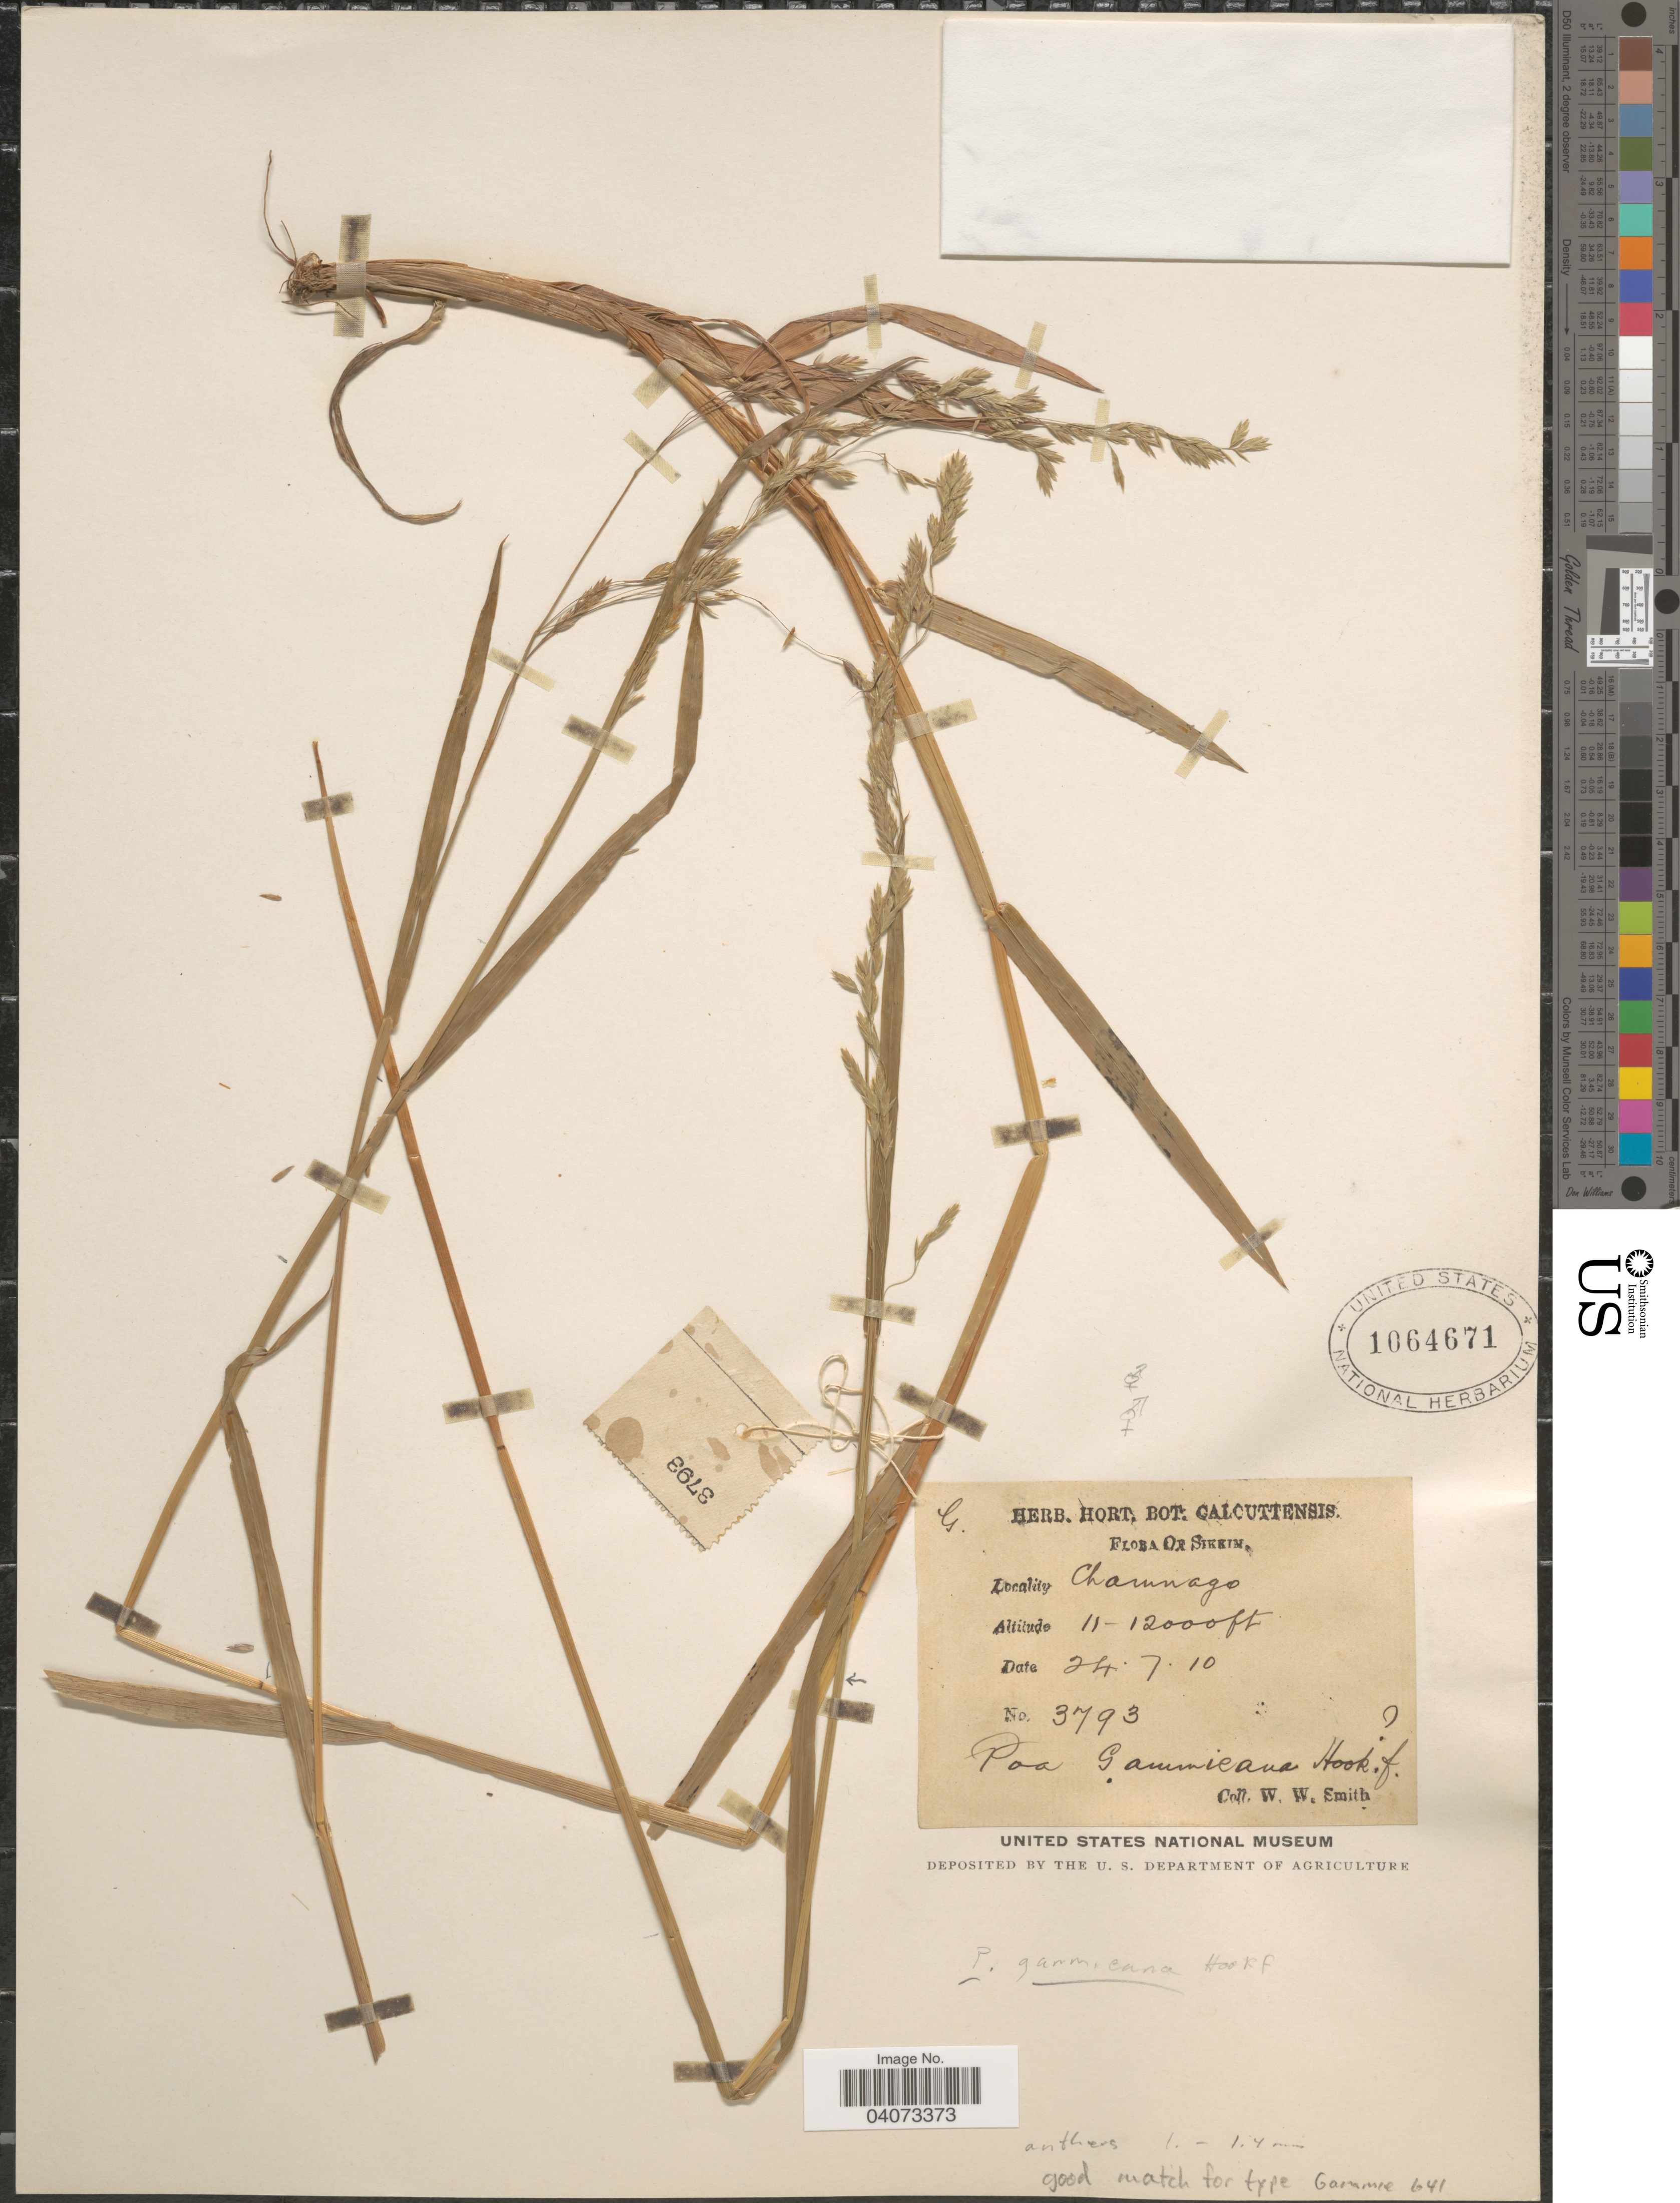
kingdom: Plantae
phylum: Tracheophyta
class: Liliopsida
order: Poales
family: Poaceae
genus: Poa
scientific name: Poa gammieana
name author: Hook. f.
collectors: W. W. Smith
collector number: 3793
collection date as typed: Transcribed d/m/y: 24/7/10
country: India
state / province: Sikkim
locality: Sikkim. Chamnago.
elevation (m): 3353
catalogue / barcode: US 1064671